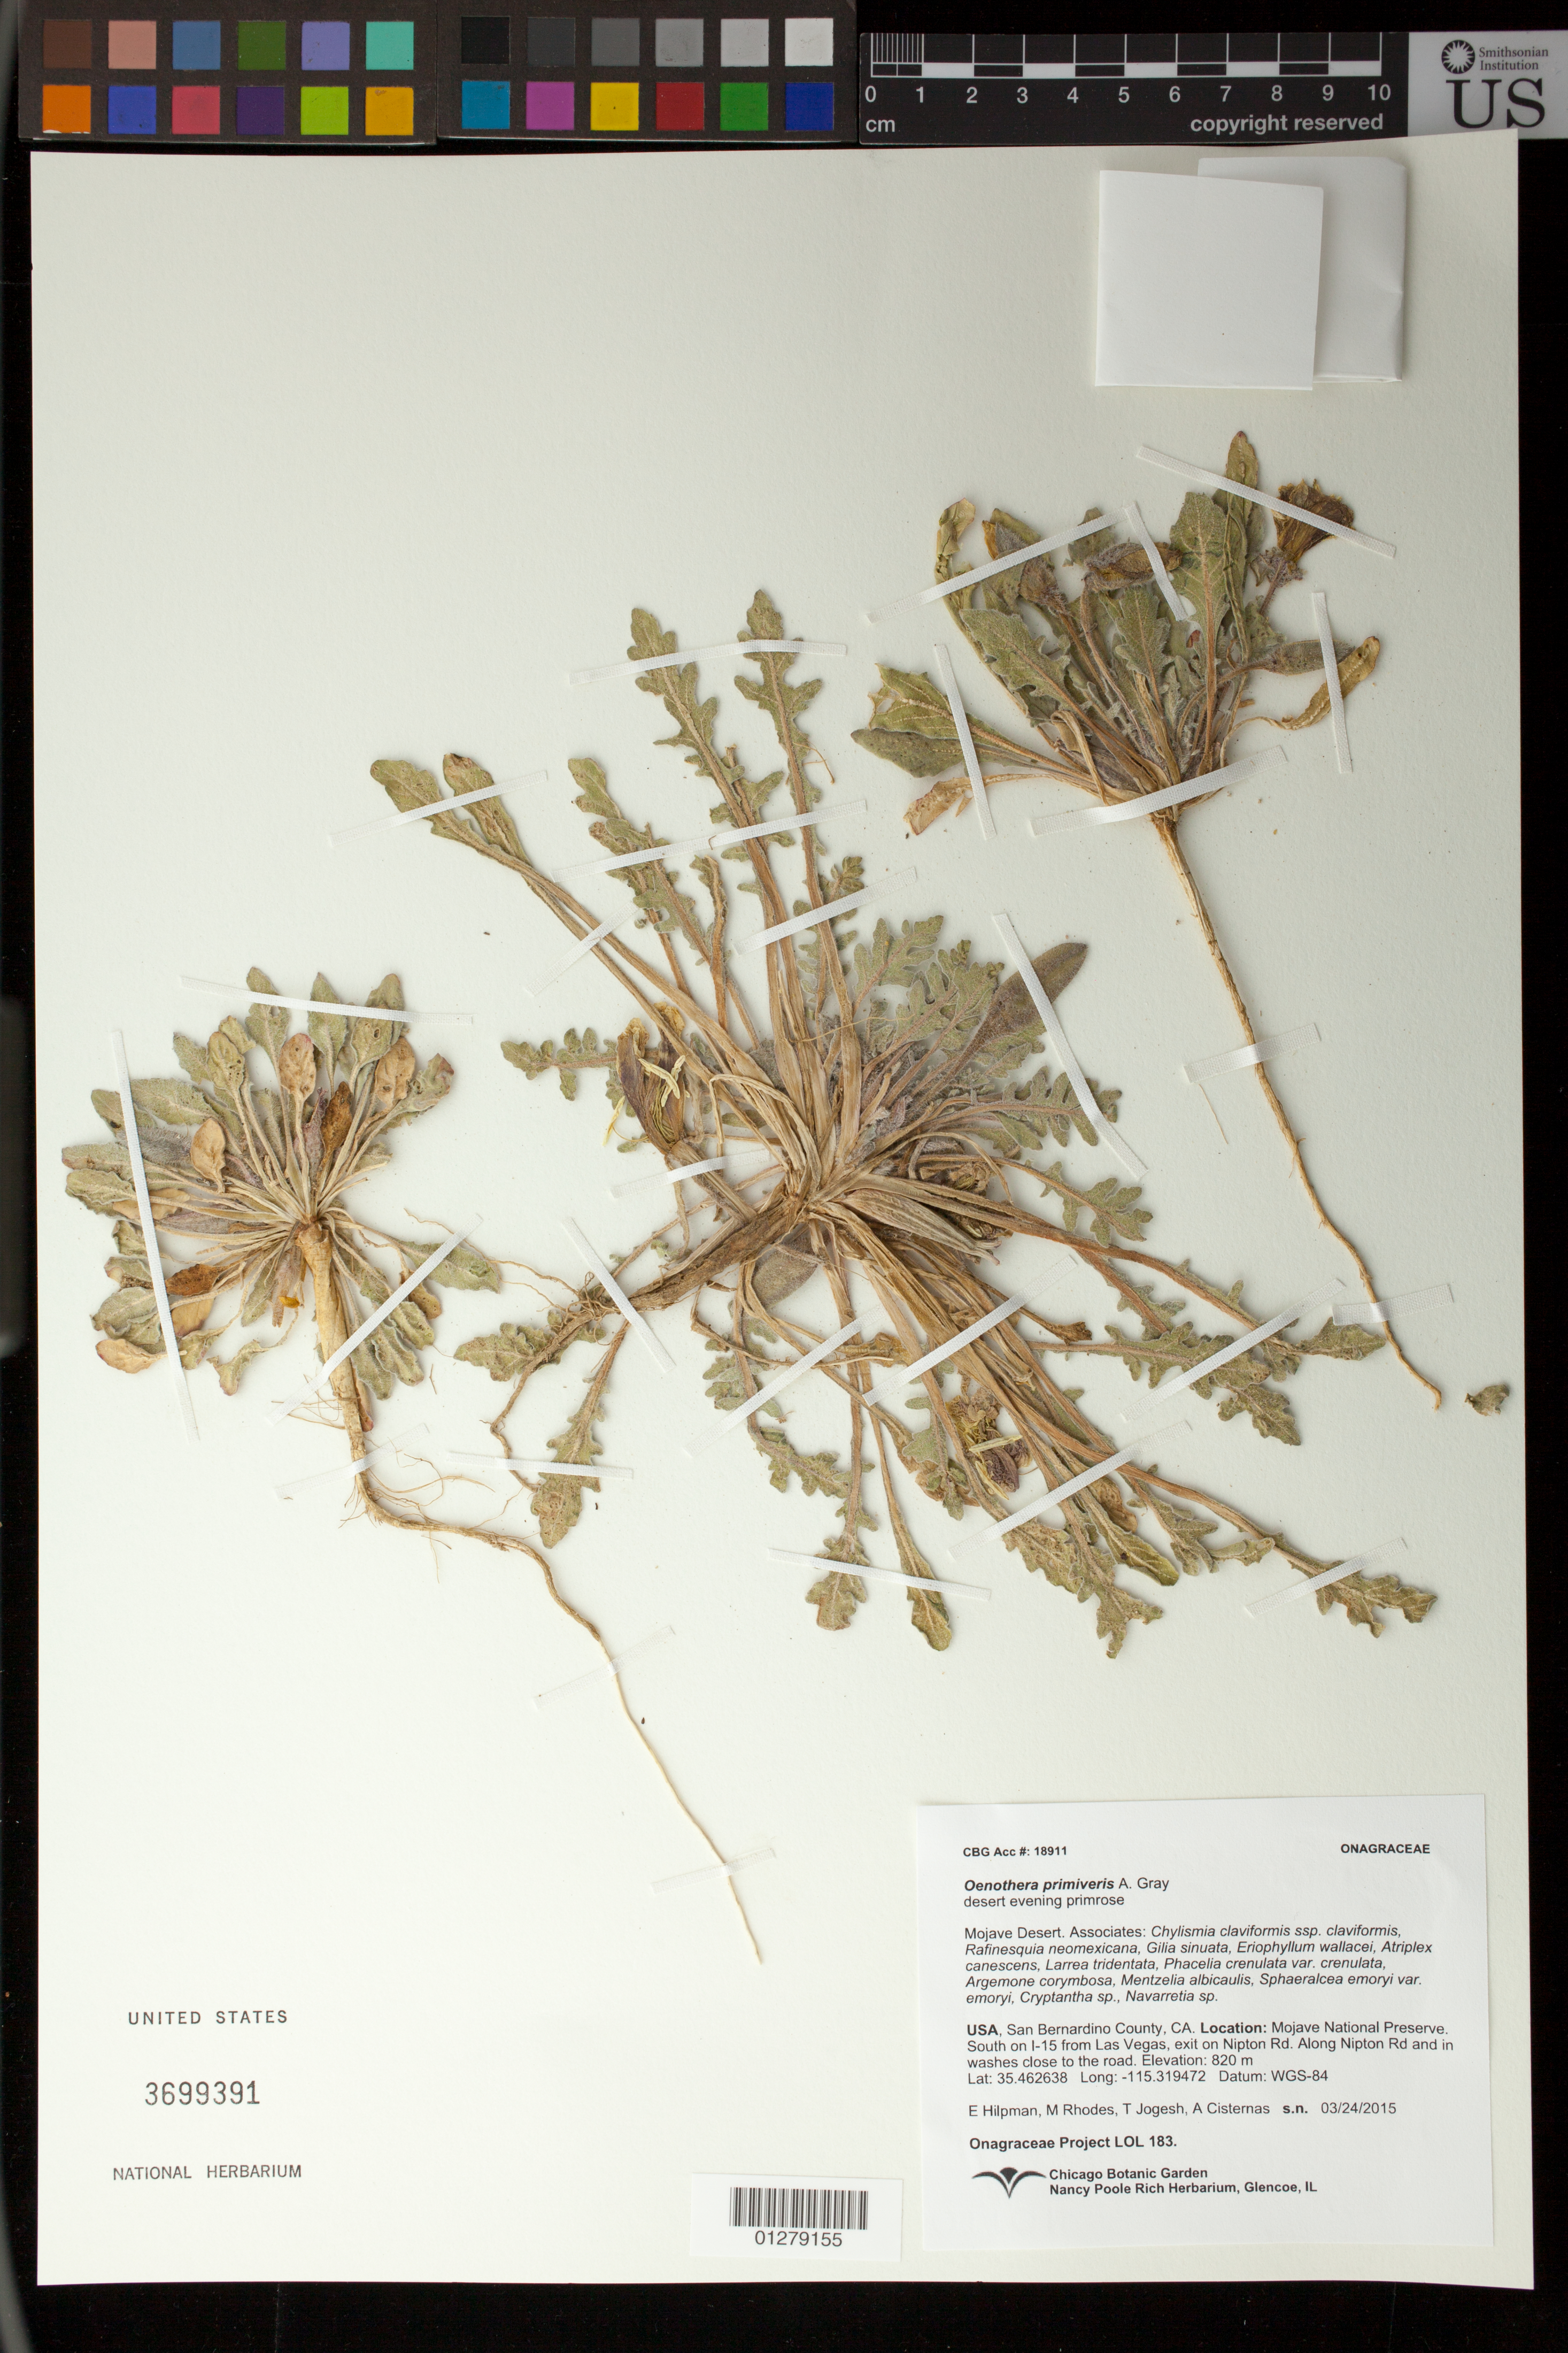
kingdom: Plantae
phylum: Tracheophyta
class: Magnoliopsida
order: Myrtales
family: Onagraceae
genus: Oenothera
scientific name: Oenothera primiveris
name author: A. Gray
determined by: Wagner, W. L., (BOT), Smithsonian Institution - National Museum of Natural History (UNITED STATES)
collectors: E. Hilpman, A. Cisternas, M. Rhodes & T. Jojesh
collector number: LOL 183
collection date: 2015-03-24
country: United States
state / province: California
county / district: San Bernardino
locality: Mojave National Preserve. South on I-15 from Las Vegas, exit on Nipton Rd. Along Nipton Rd and in washes close to the road.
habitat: Mojave Desert. Larrea tridentata, atriplex canescens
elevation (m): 820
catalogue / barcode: US 3699391